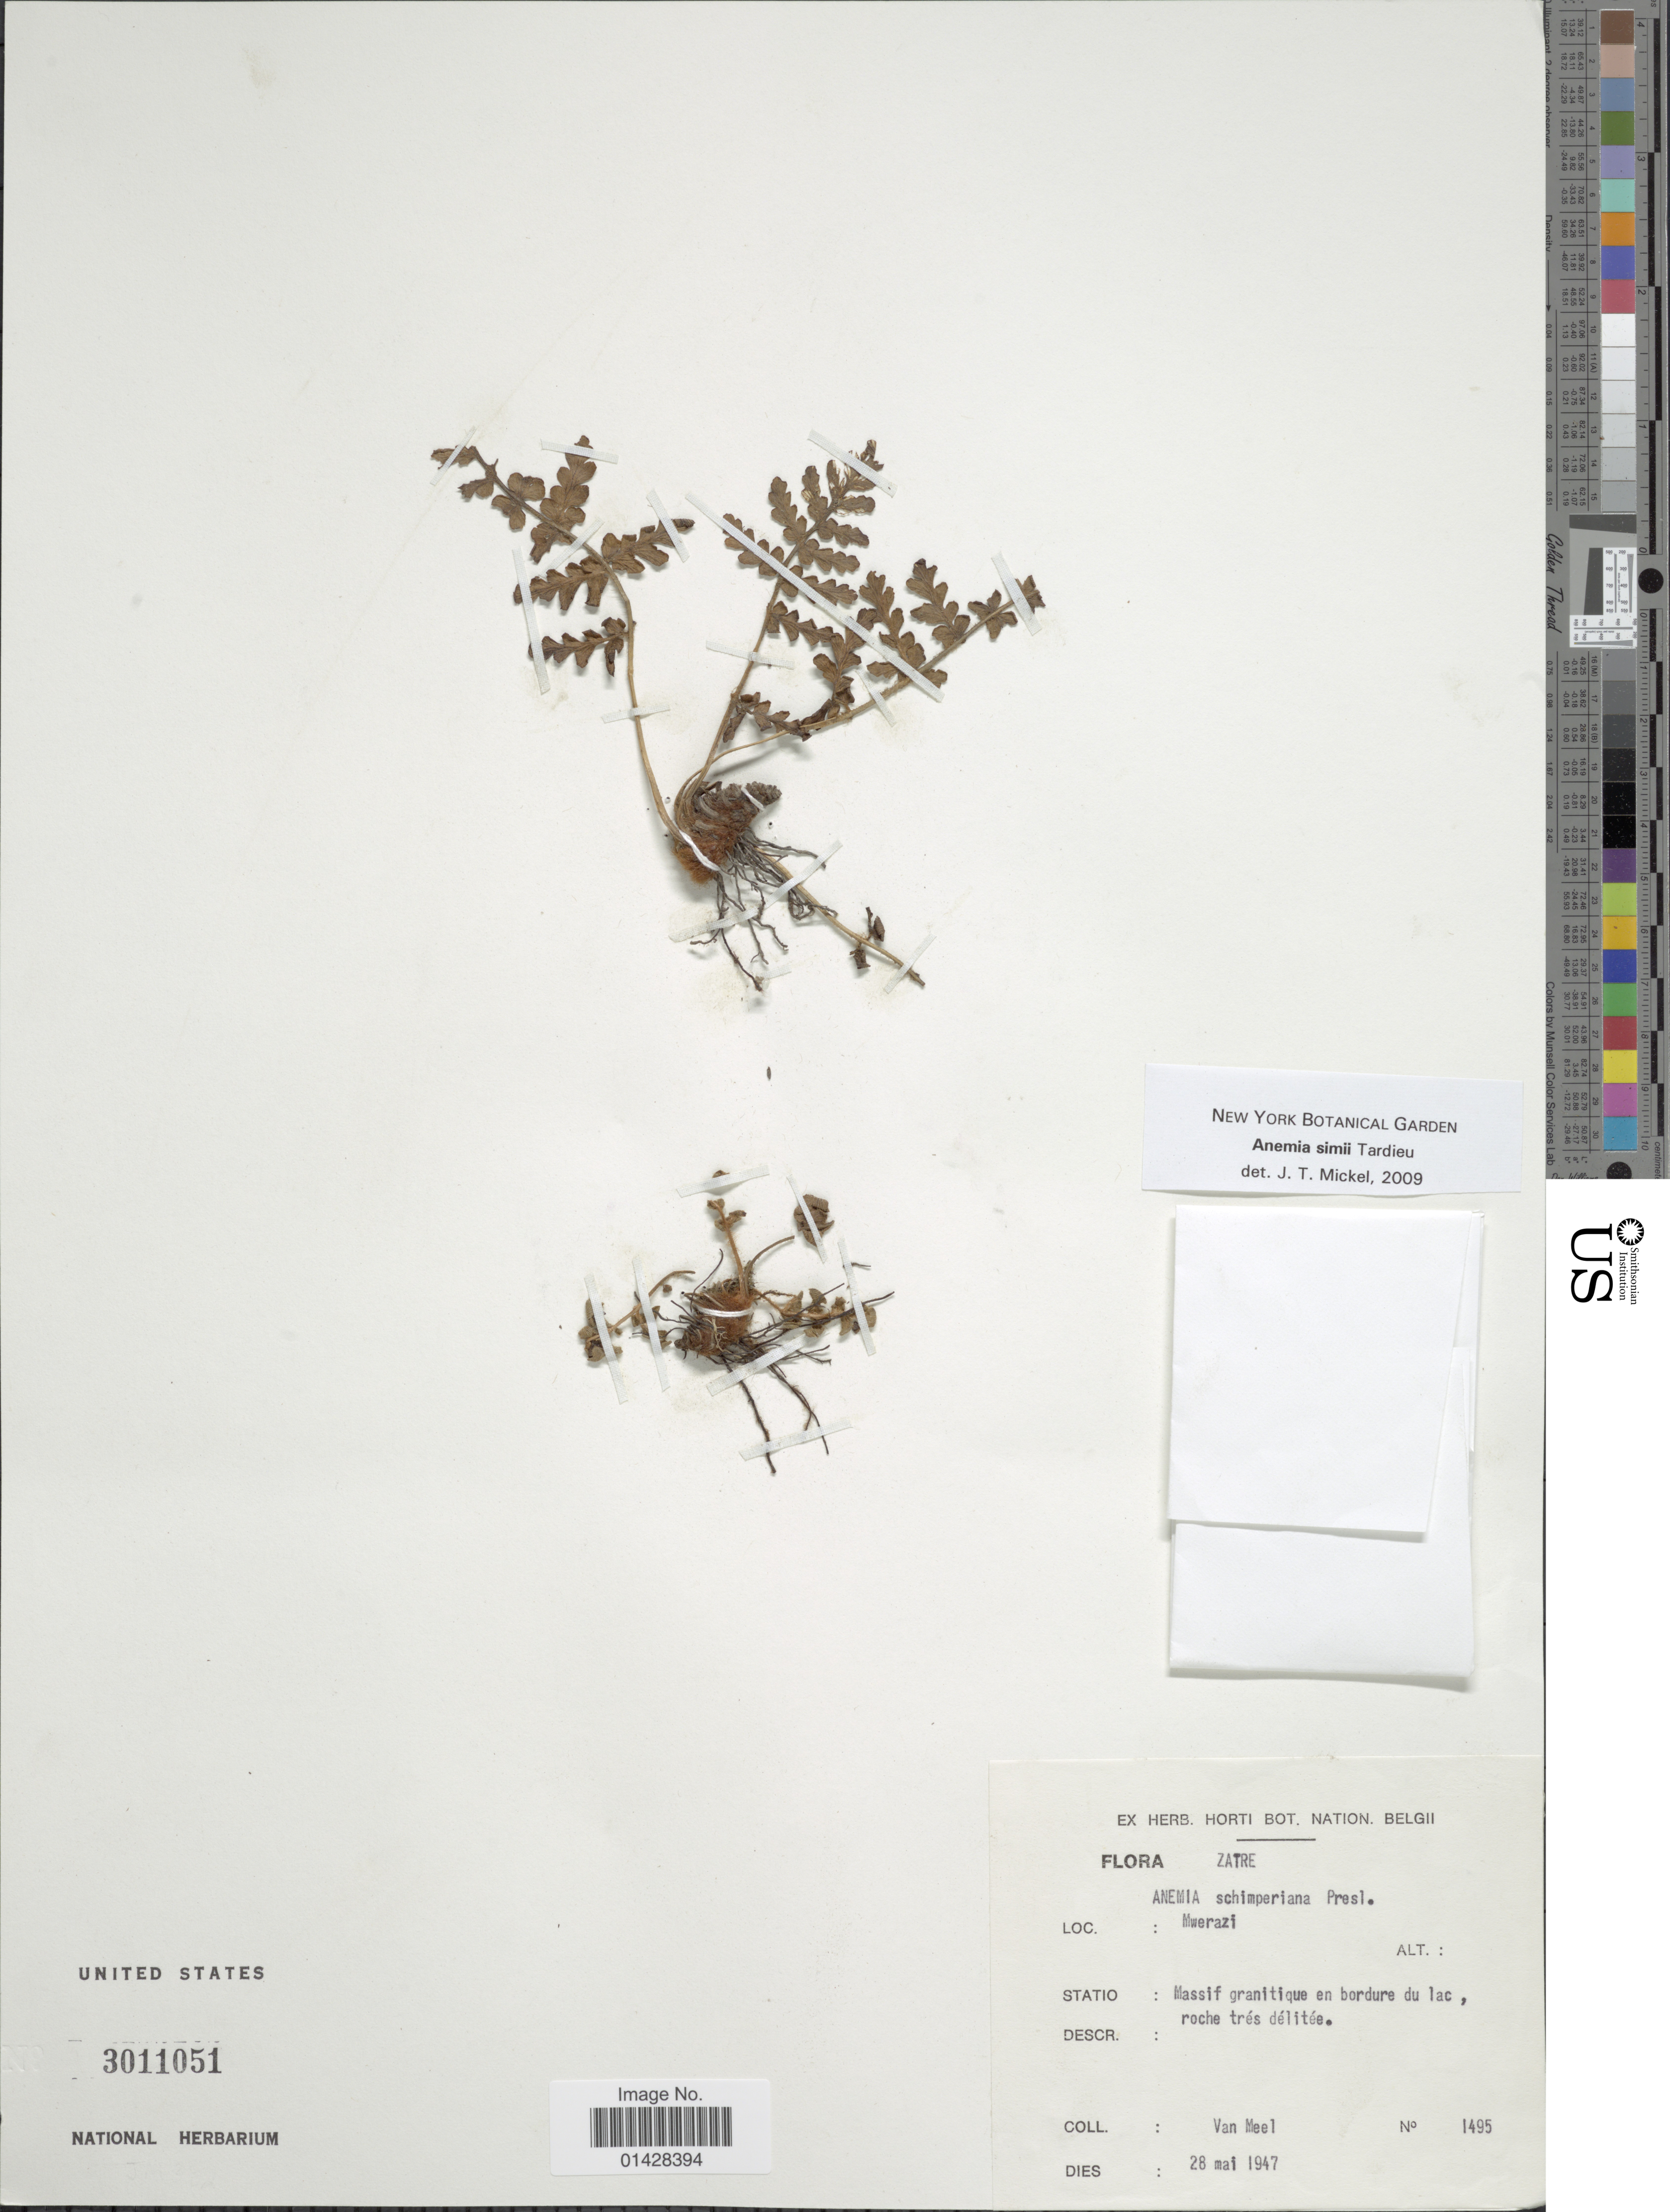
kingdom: Plantae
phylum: Tracheophyta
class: Polypodiopsida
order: Schizaeales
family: Anemiaceae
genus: Anemia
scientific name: Anemia simii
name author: Tardieu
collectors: Van Meel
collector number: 1495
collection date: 1947-05-28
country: Angola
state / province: Zaire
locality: Mwerazi, Statio: Massif granitique en bordure du lac, roche trés délitée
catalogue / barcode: US 3011051